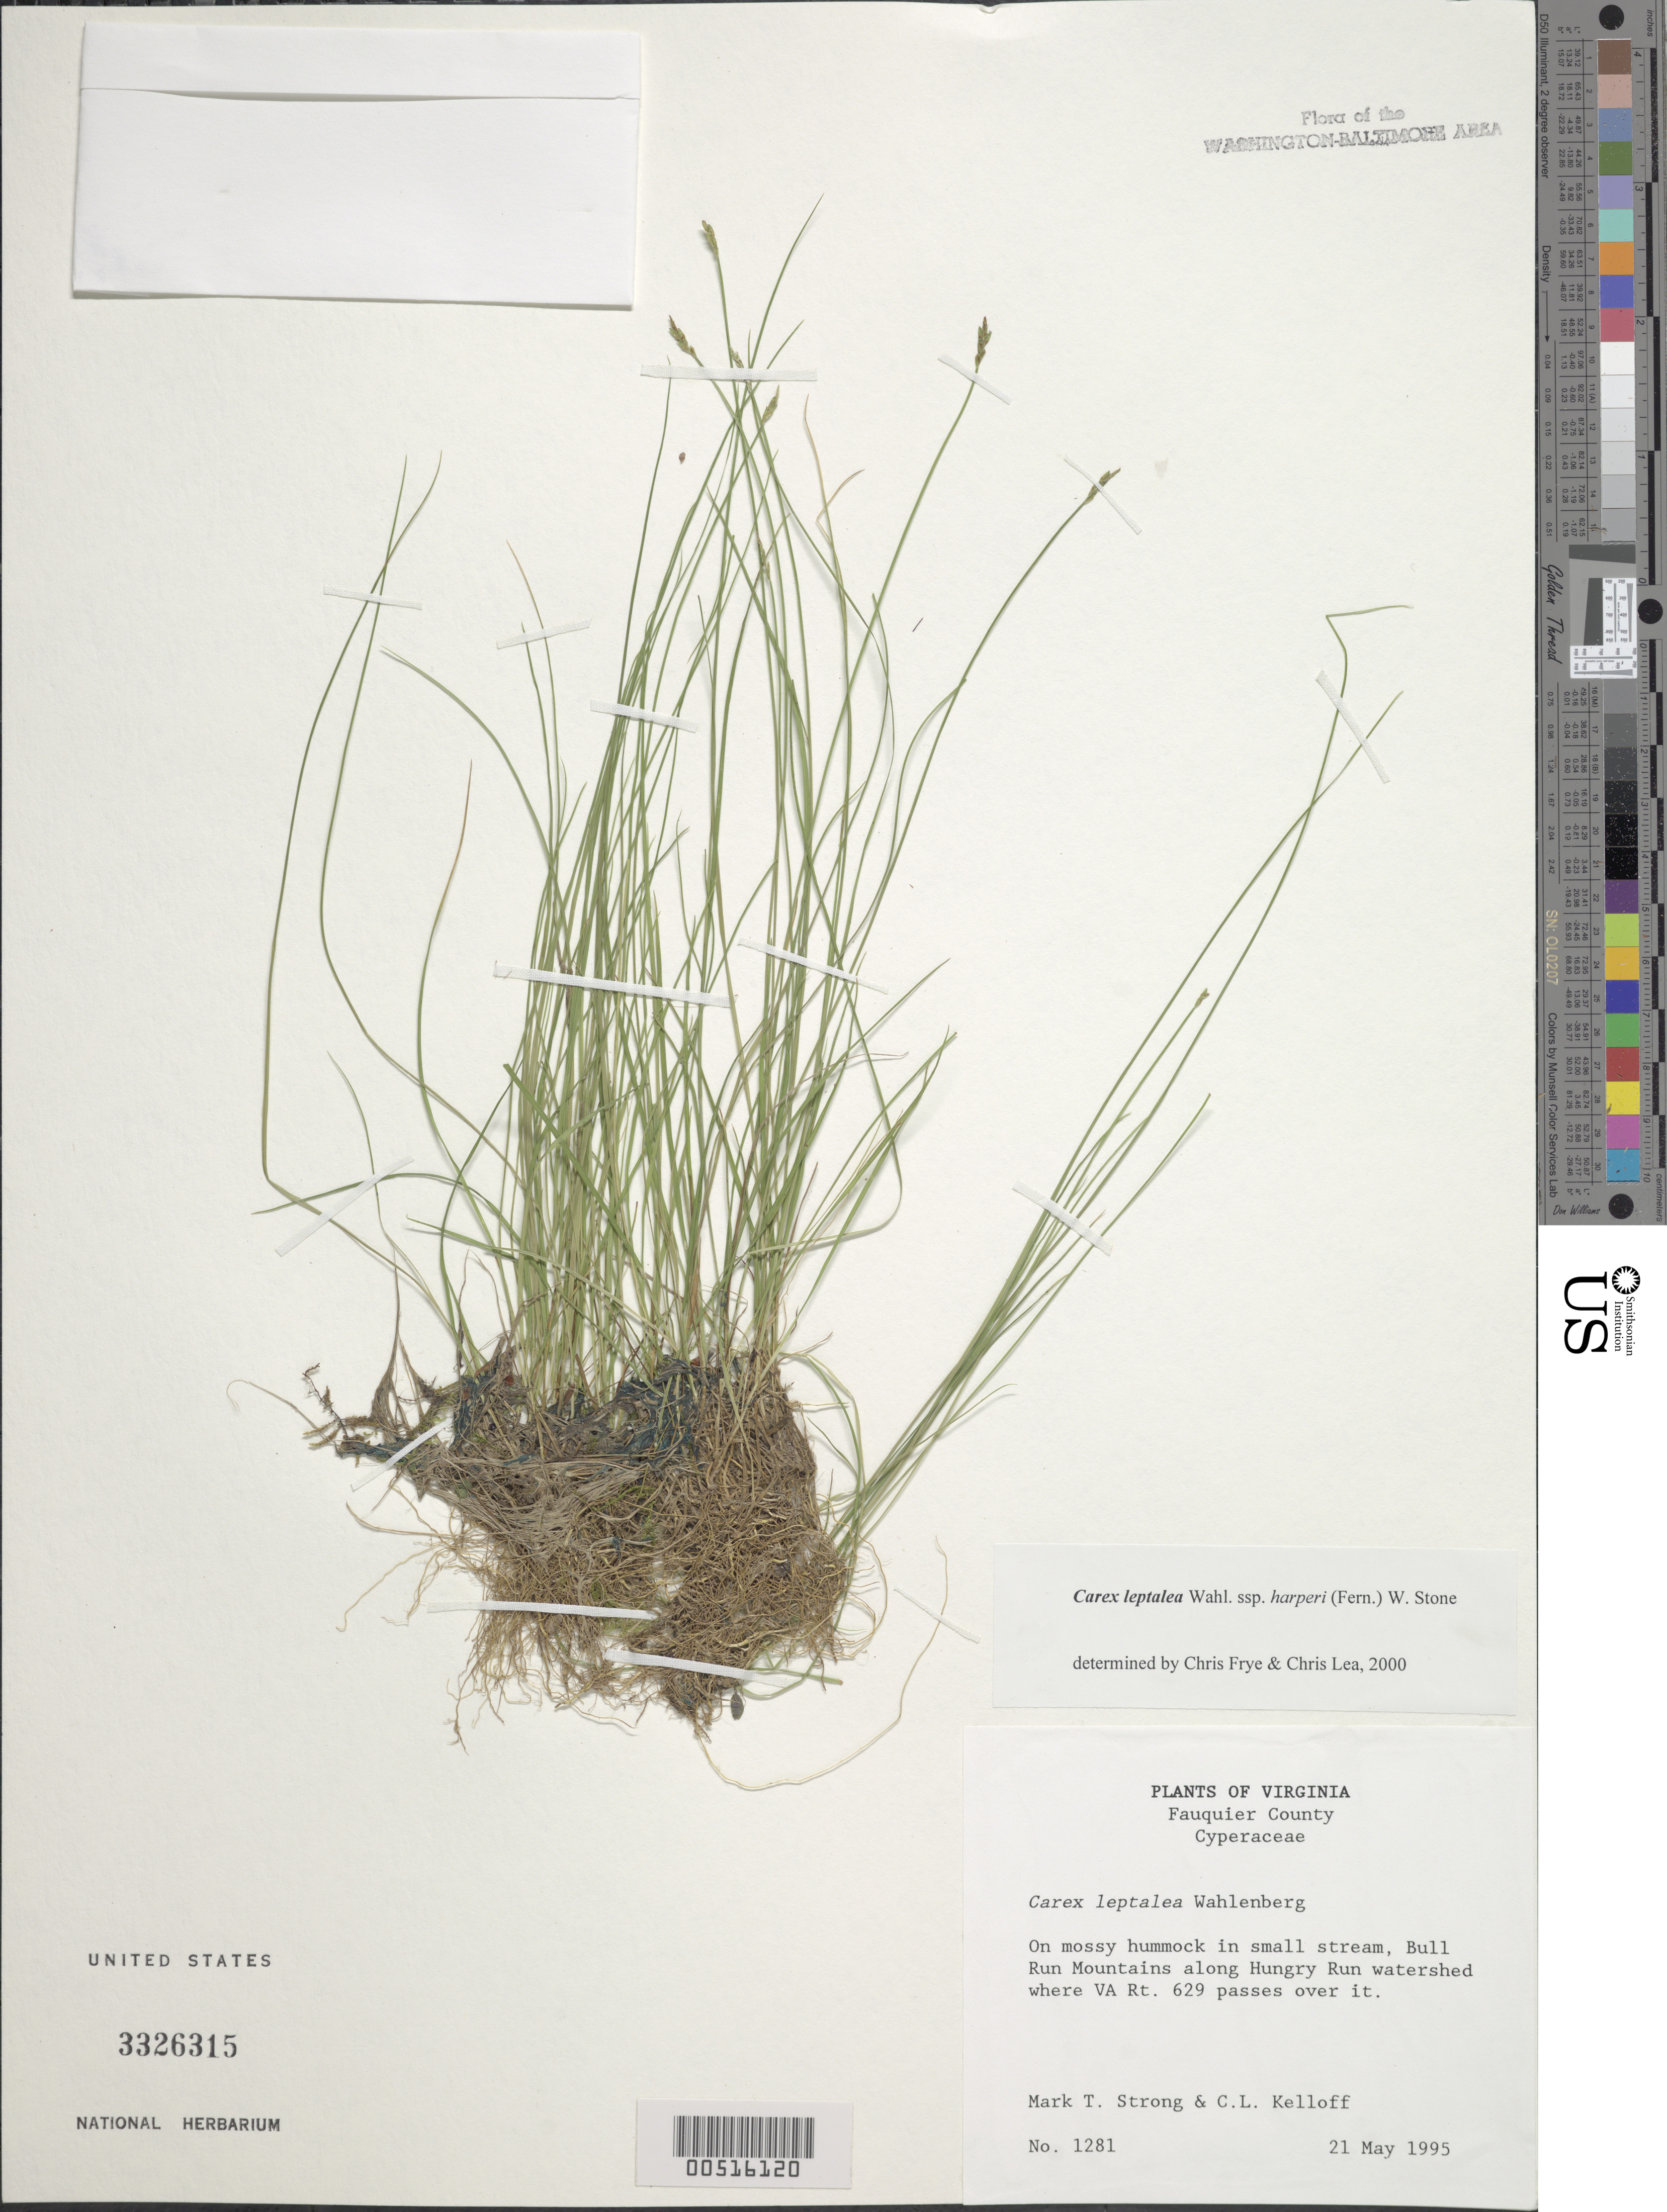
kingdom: Plantae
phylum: Tracheophyta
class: Liliopsida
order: Poales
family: Cyperaceae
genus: Carex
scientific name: Carex leptalea var. harperi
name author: (Fernald) W. Stone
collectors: M. T. Strong & C. L. Kelloff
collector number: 1281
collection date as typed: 21 May 1995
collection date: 1995-05-21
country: United States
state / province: Virginia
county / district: Fauquier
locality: Above Hungry Run, Bull Run Mts., VA Rt. 629 Bull Run Mts.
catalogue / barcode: US 3326315